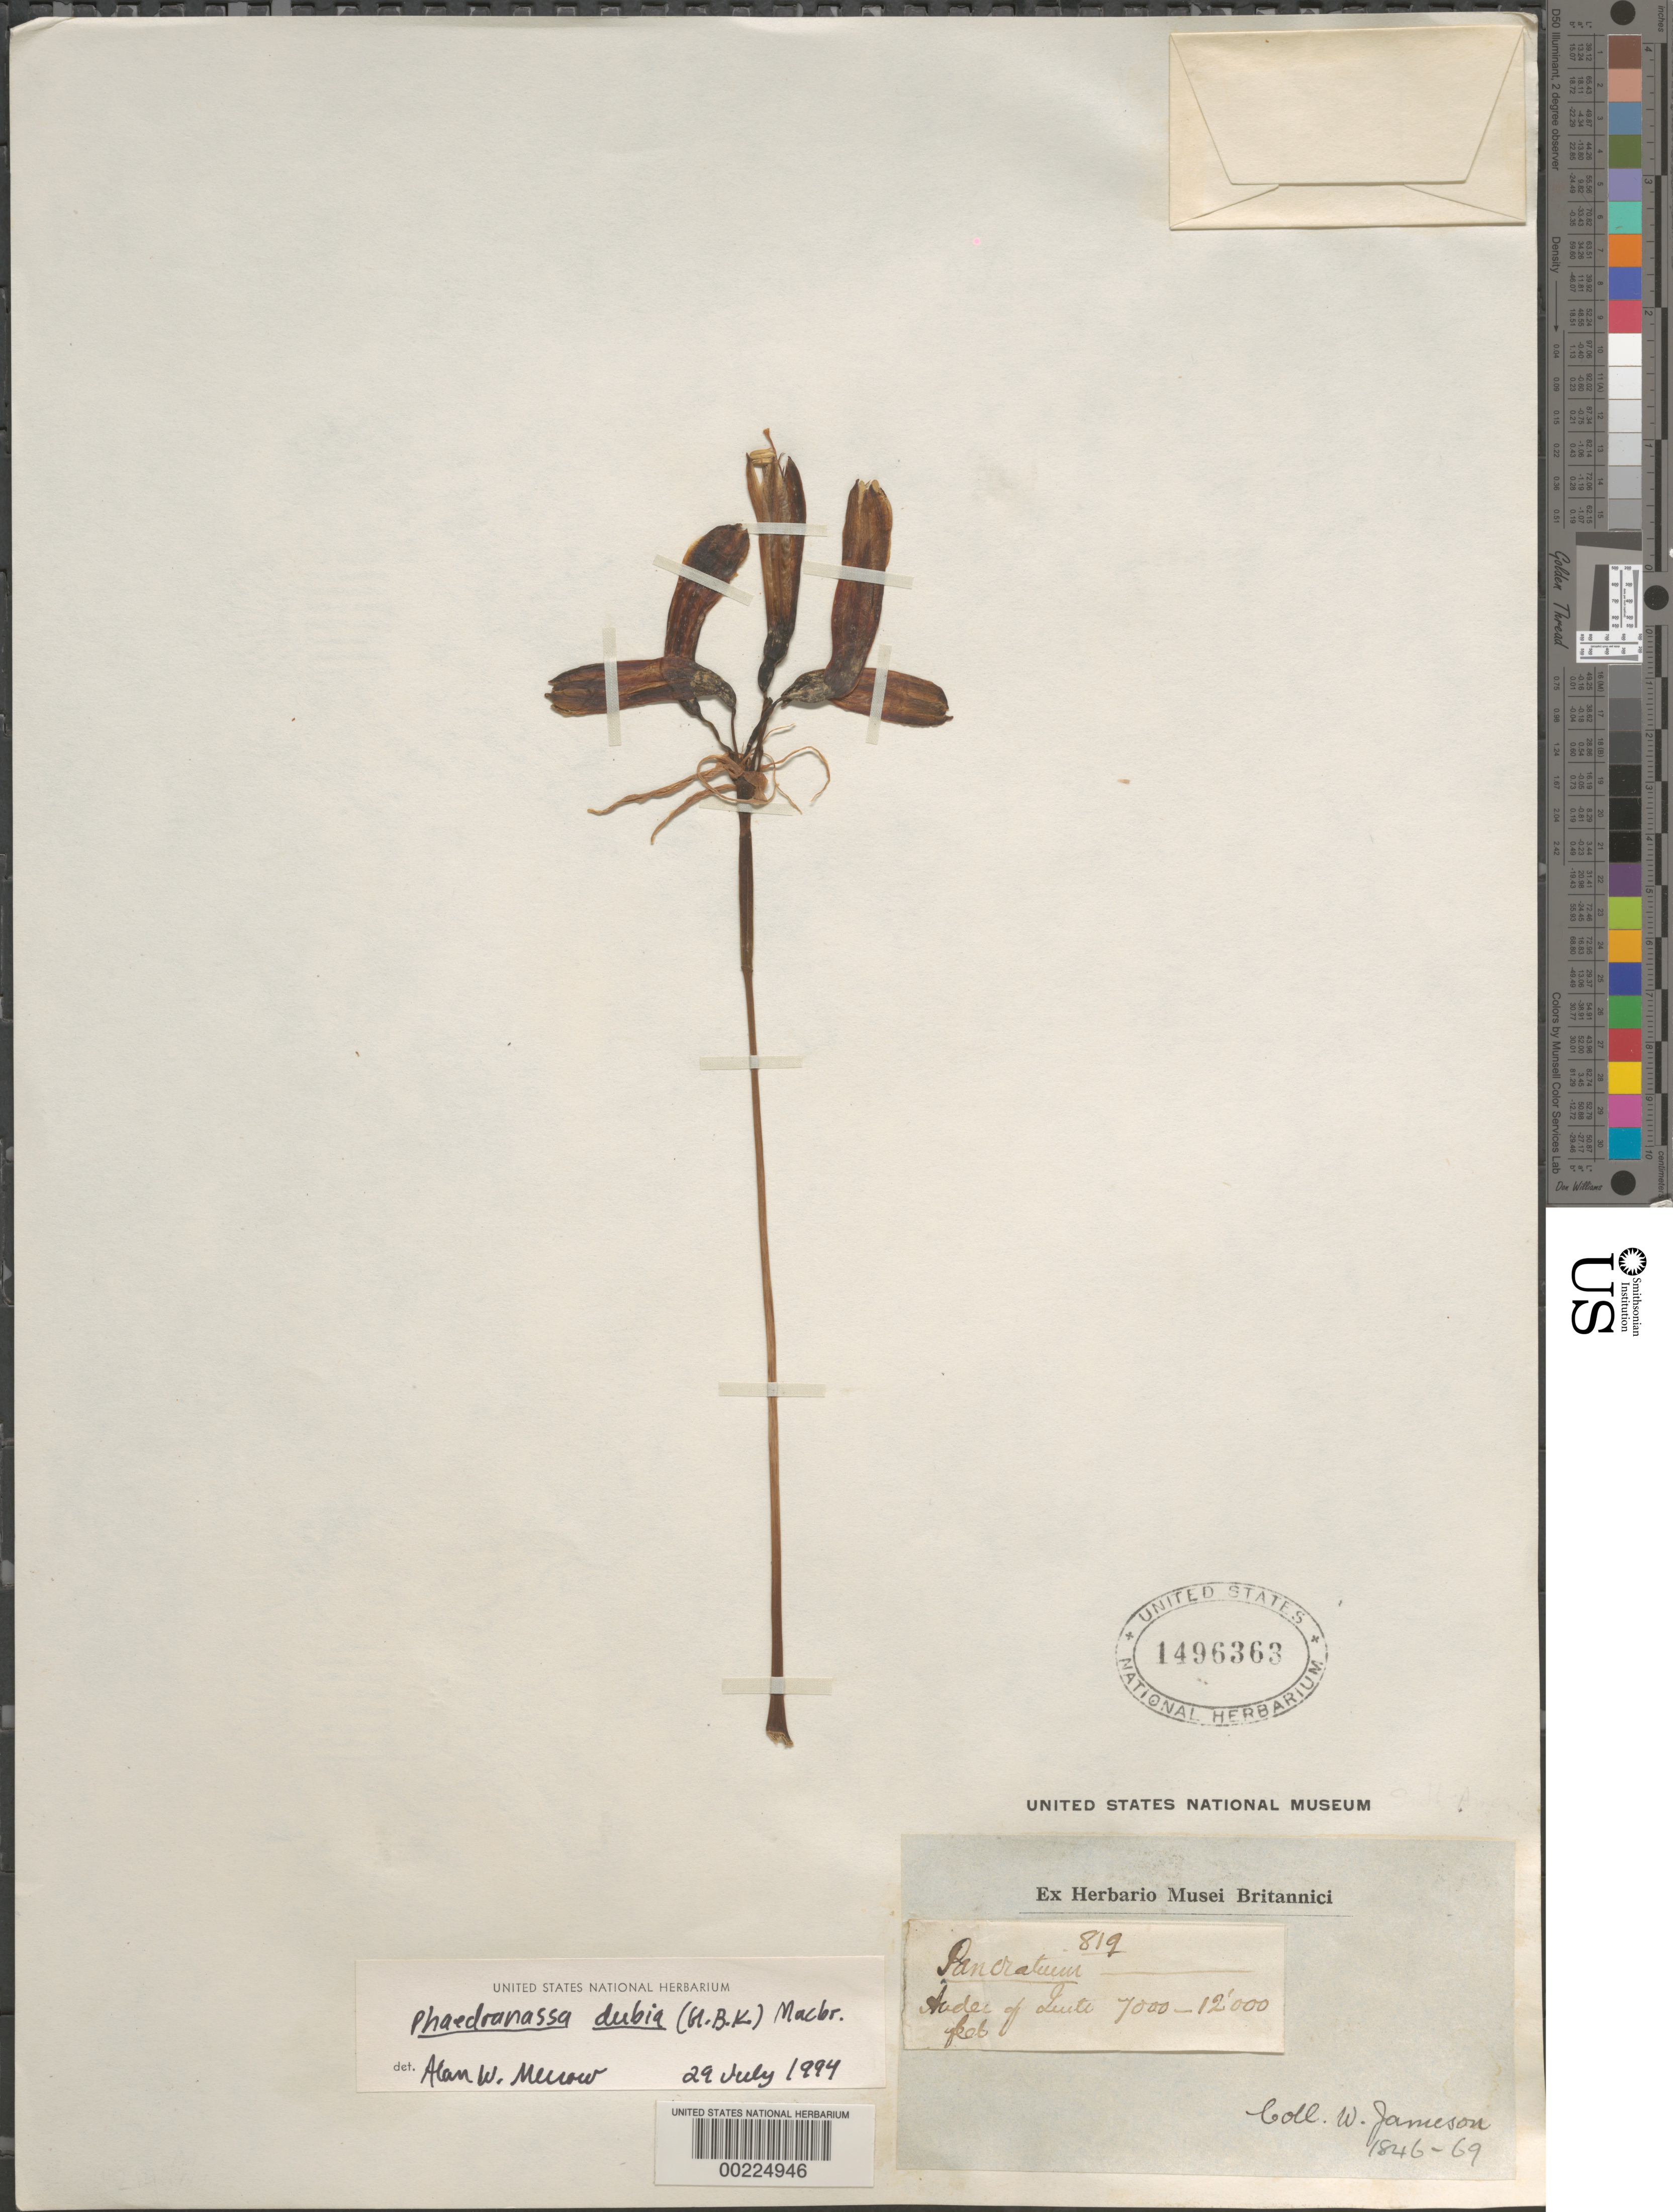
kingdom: Plantae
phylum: Tracheophyta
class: Liliopsida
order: Asparagales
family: Amaryllidaceae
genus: Phaedranassa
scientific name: Phaedranassa dubia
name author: (Kunth) J.F. Macbr.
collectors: W. Jameson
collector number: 819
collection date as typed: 1846 to -- -- 1869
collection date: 1846/1869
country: Germany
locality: Gorgenthal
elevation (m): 2134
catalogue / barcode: US 1496363